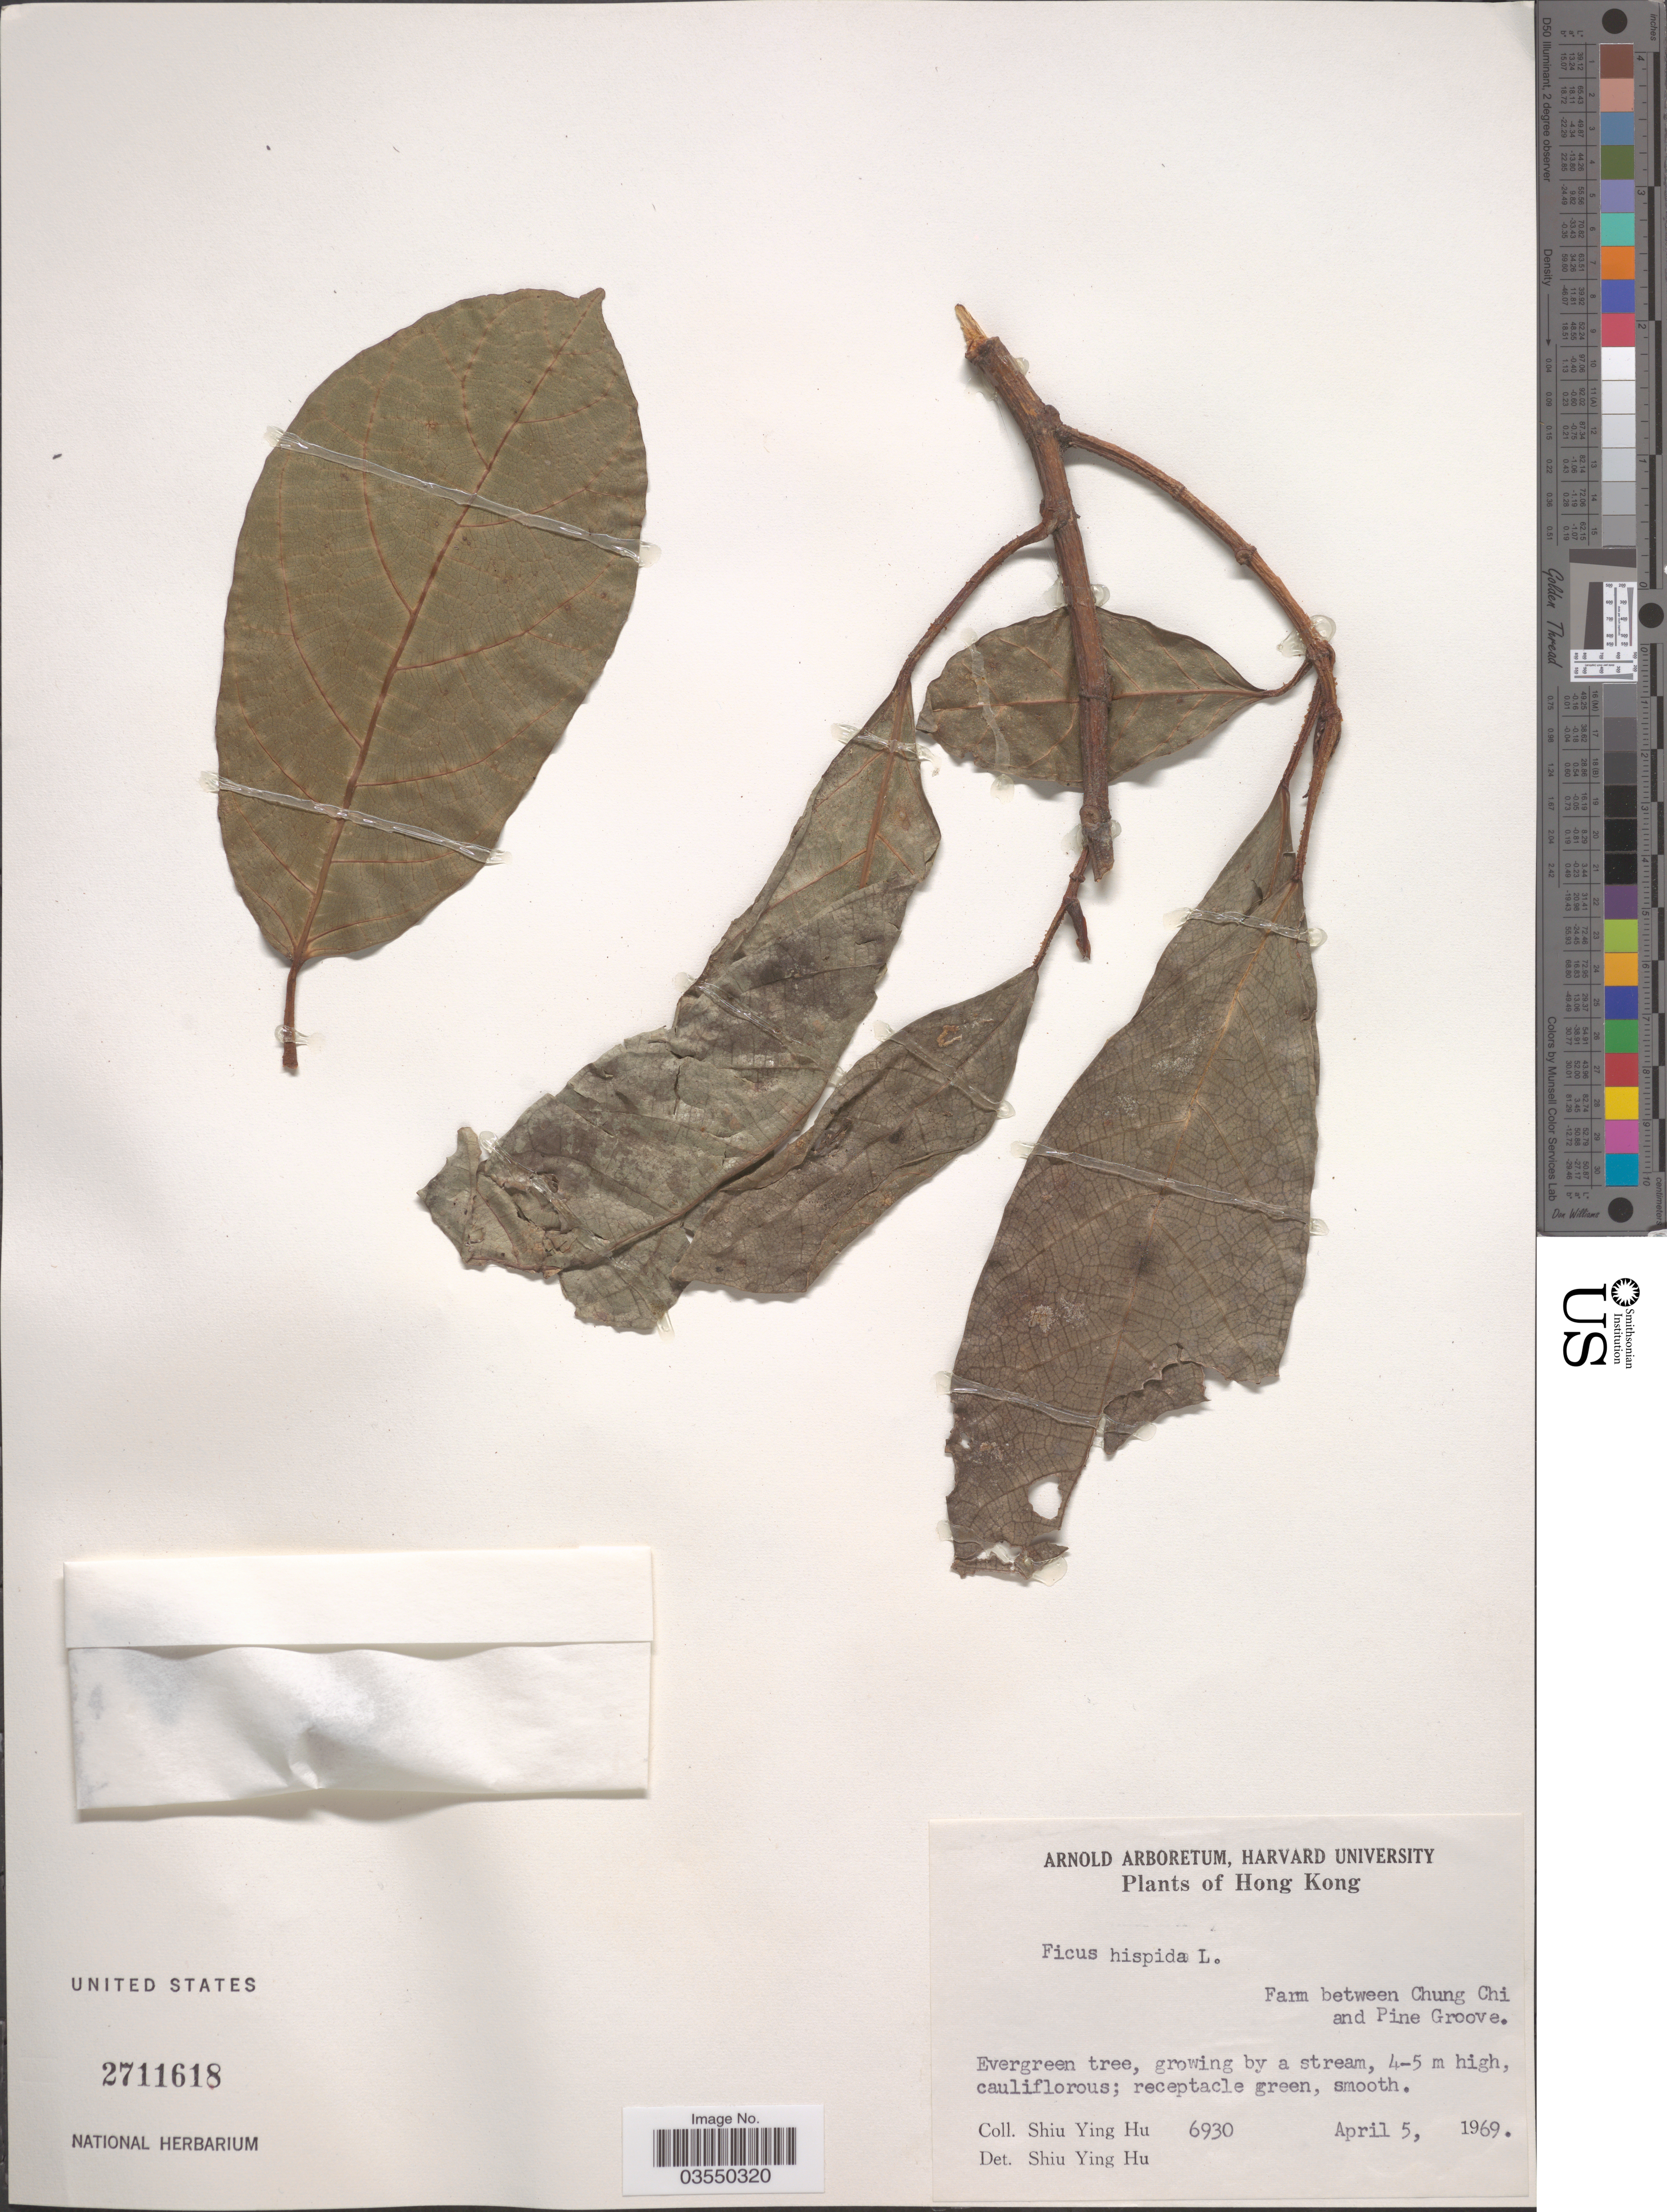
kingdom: Plantae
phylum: Tracheophyta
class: Magnoliopsida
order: Rosales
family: Moraceae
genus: Ficus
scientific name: Ficus hispida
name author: L. f.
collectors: S. Y. Hu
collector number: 6930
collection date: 1969-04-05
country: China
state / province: Hong Kong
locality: Farm between Chung Chi and Pine Groove.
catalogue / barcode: US 2711618